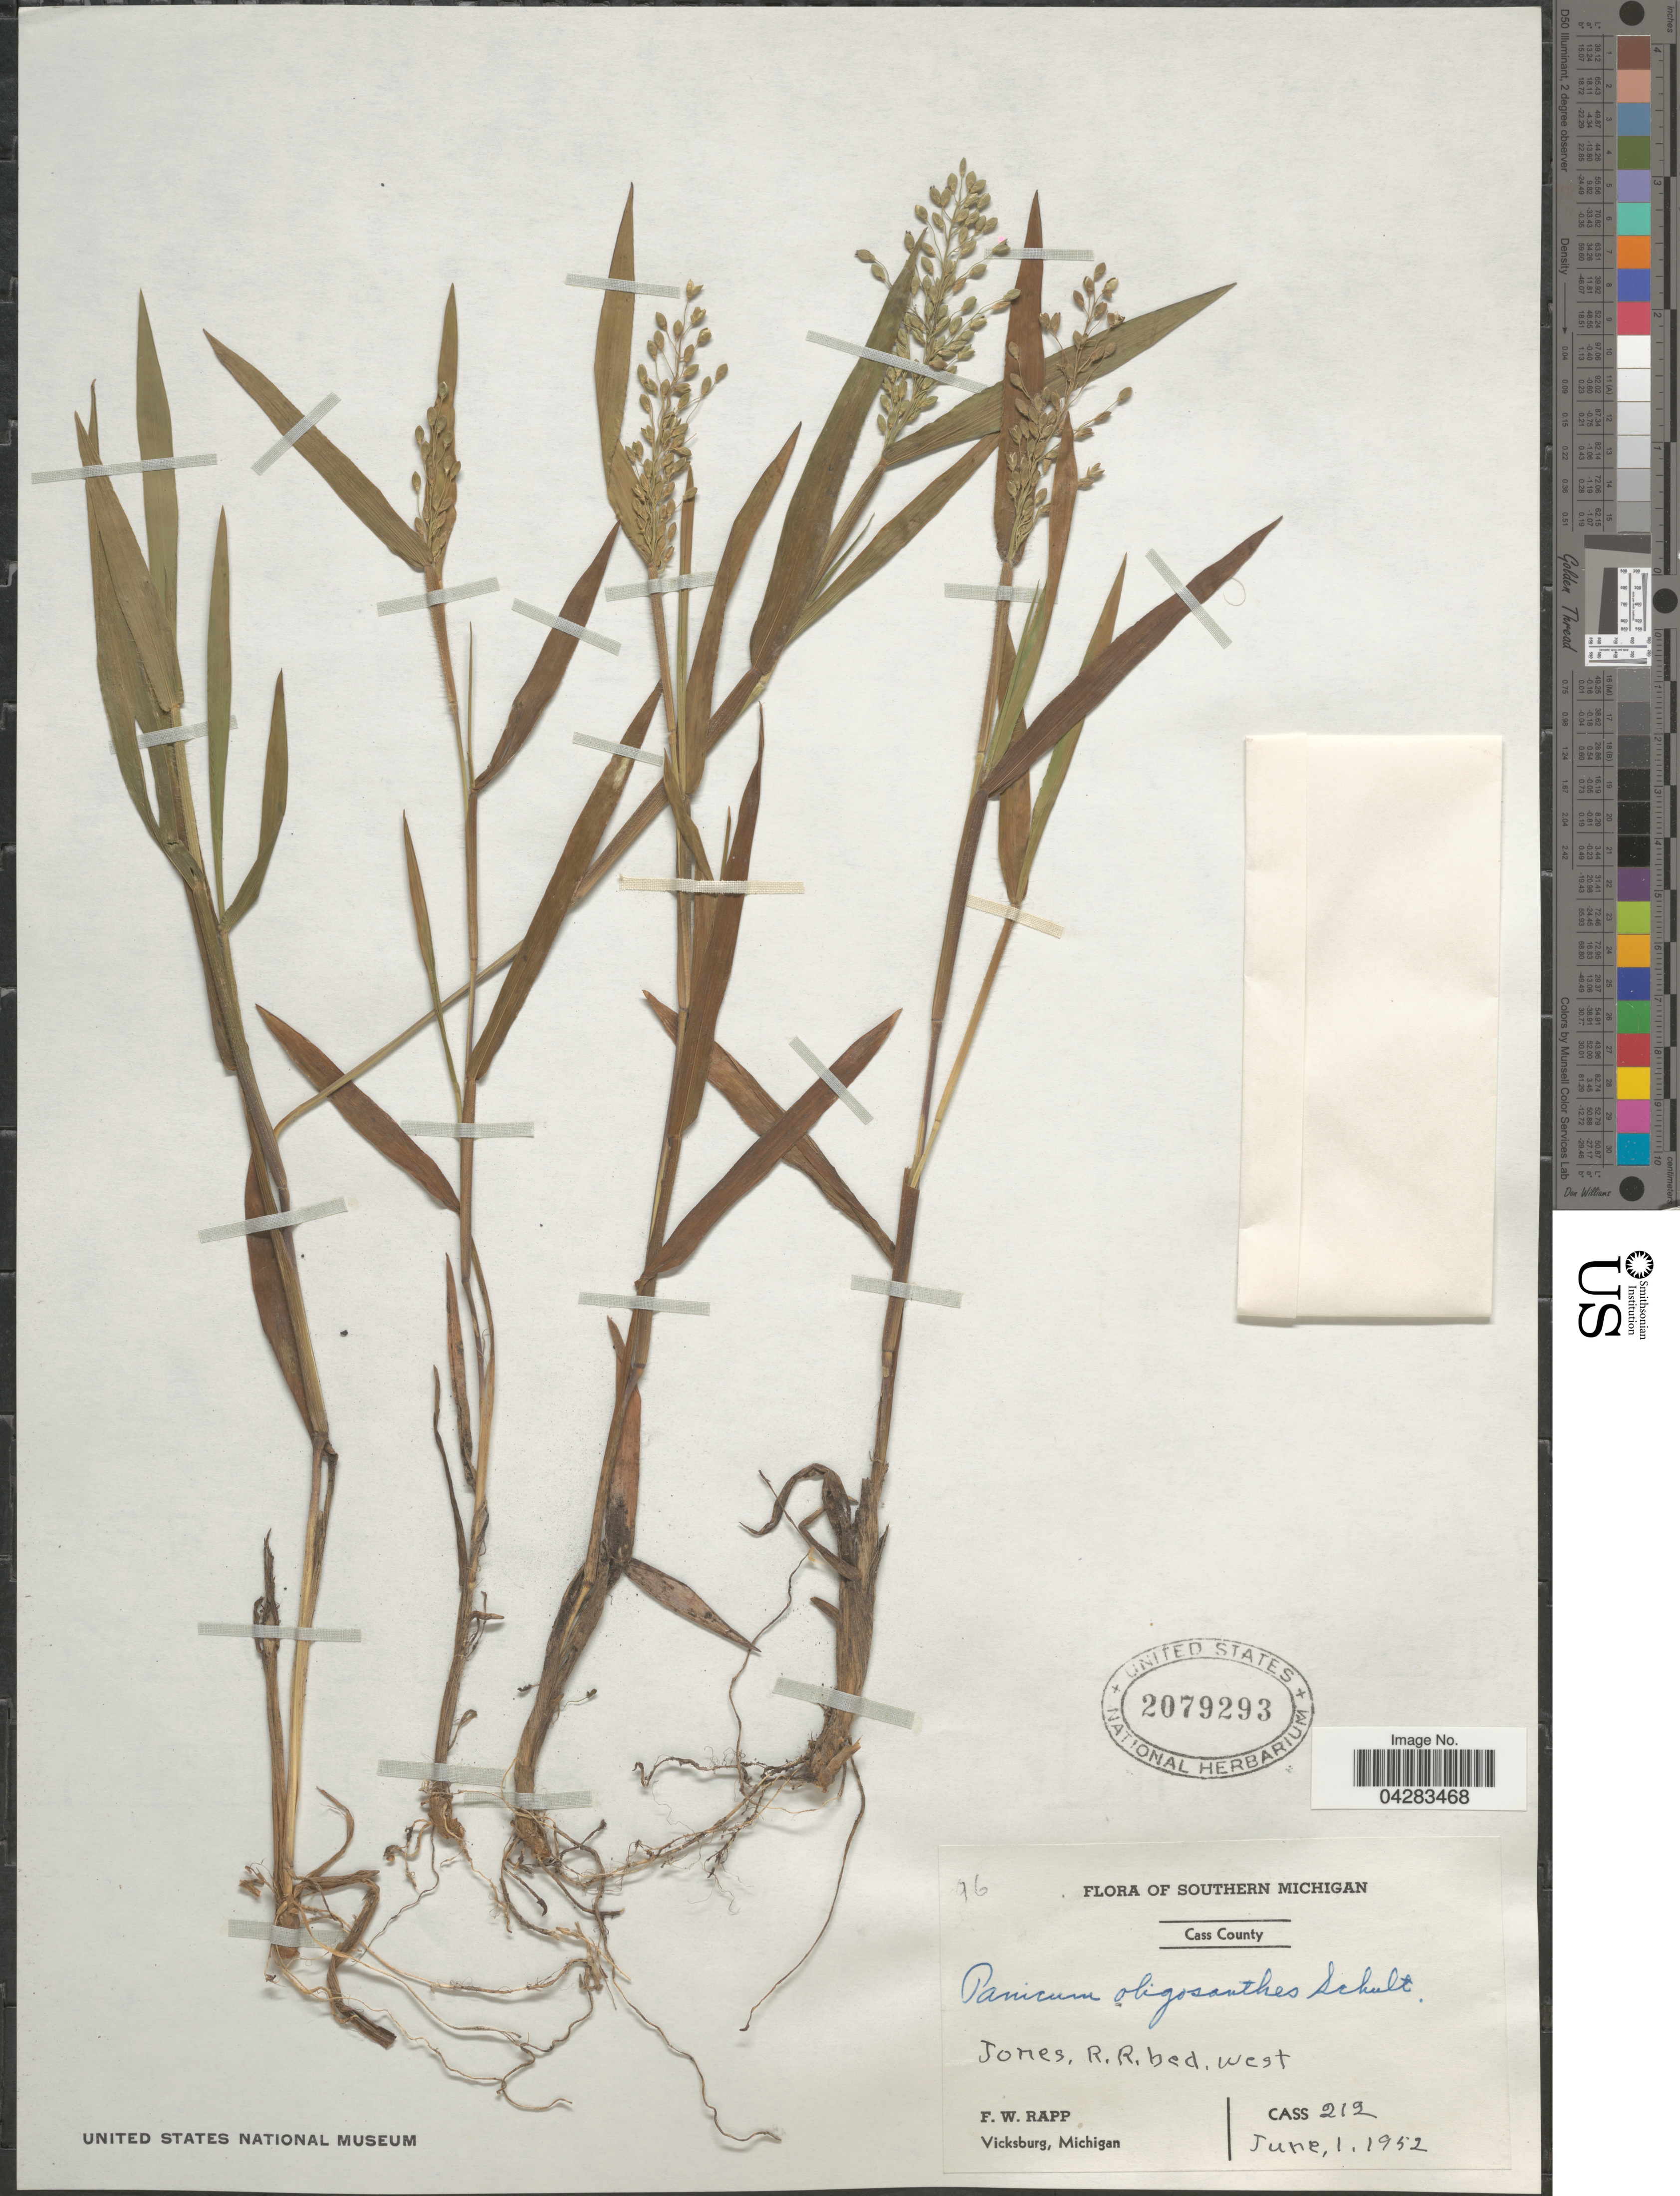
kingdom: Plantae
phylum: Tracheophyta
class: Liliopsida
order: Poales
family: Poaceae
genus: Dichanthelium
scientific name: Dichanthelium oligosanthes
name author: (Schult.) Gould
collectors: F. Rapp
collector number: CASS212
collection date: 1952-06-01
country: United States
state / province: Michigan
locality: Southern Michigan. Cass County. Jones, R. R. bed, west.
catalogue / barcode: US 2079293